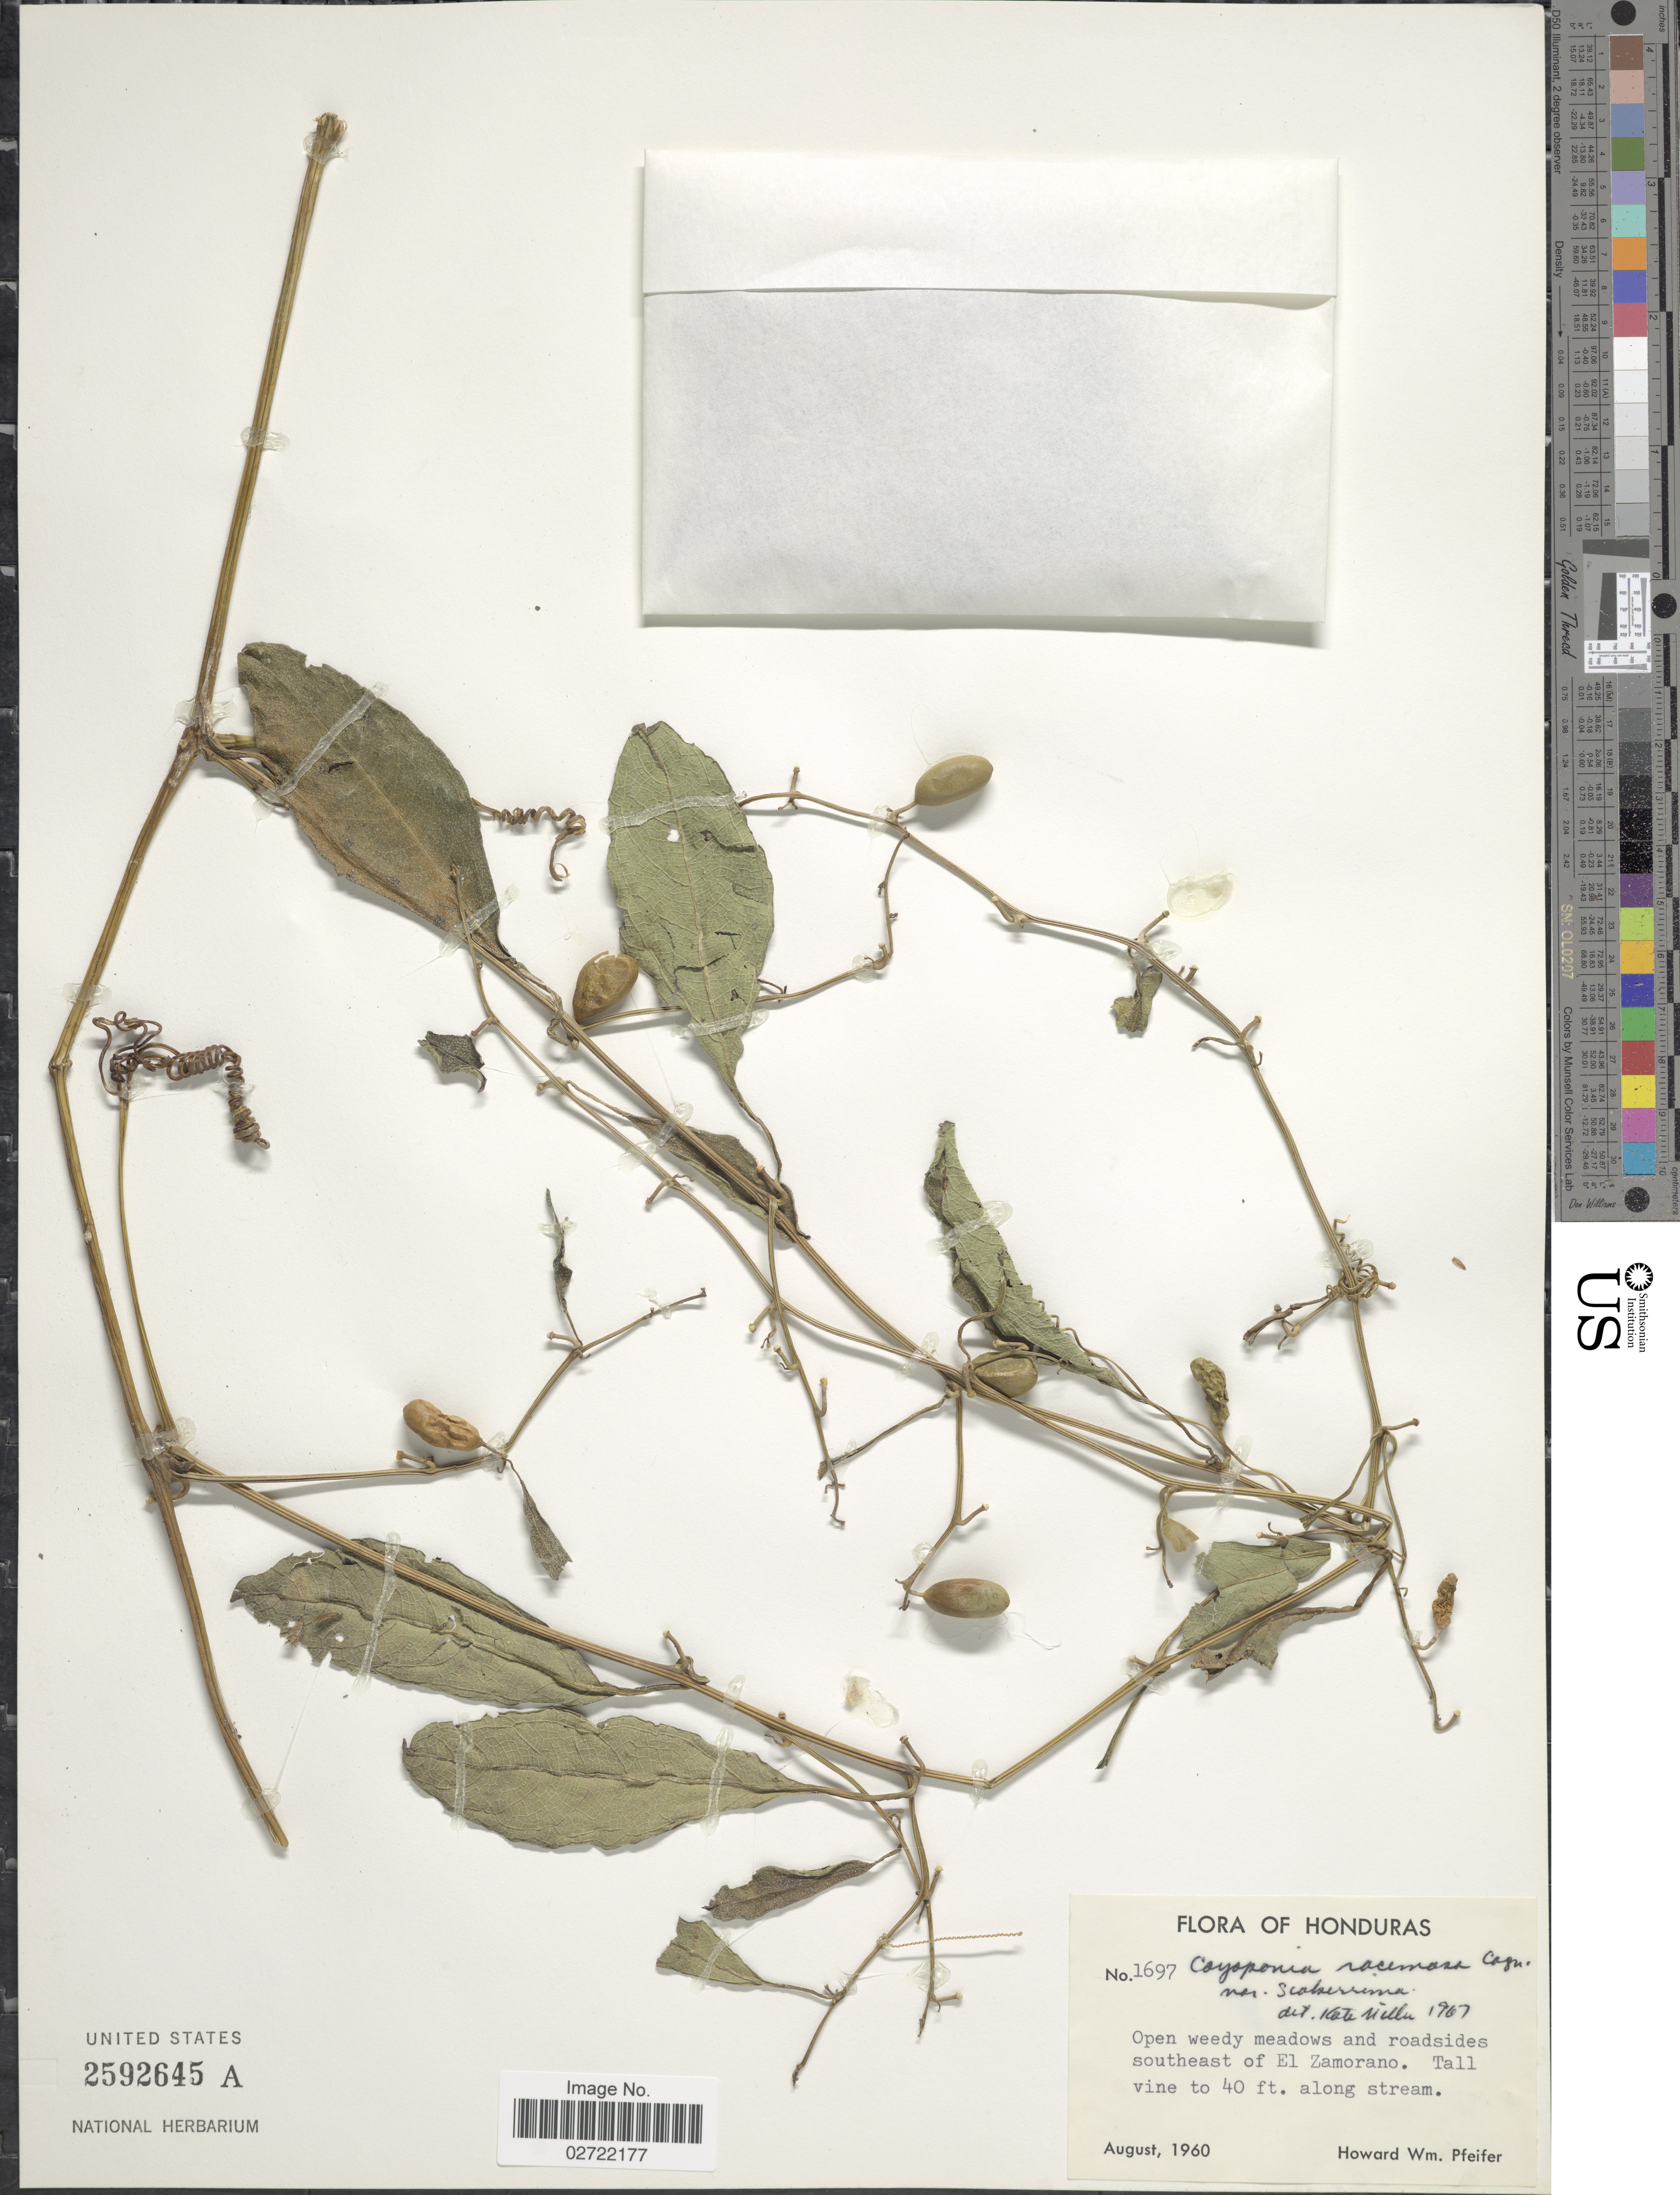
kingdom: Plantae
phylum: Tracheophyta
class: Magnoliopsida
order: Cucurbitales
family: Cucurbitaceae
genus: Cayaponia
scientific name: Cayaponia racemosa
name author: (Mill.) Cogn.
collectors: H. W. Pfeifer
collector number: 1697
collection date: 1960-08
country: Honduras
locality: Open weedy meadows and roadsides southeast of El Zamorano.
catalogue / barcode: US 2592645A